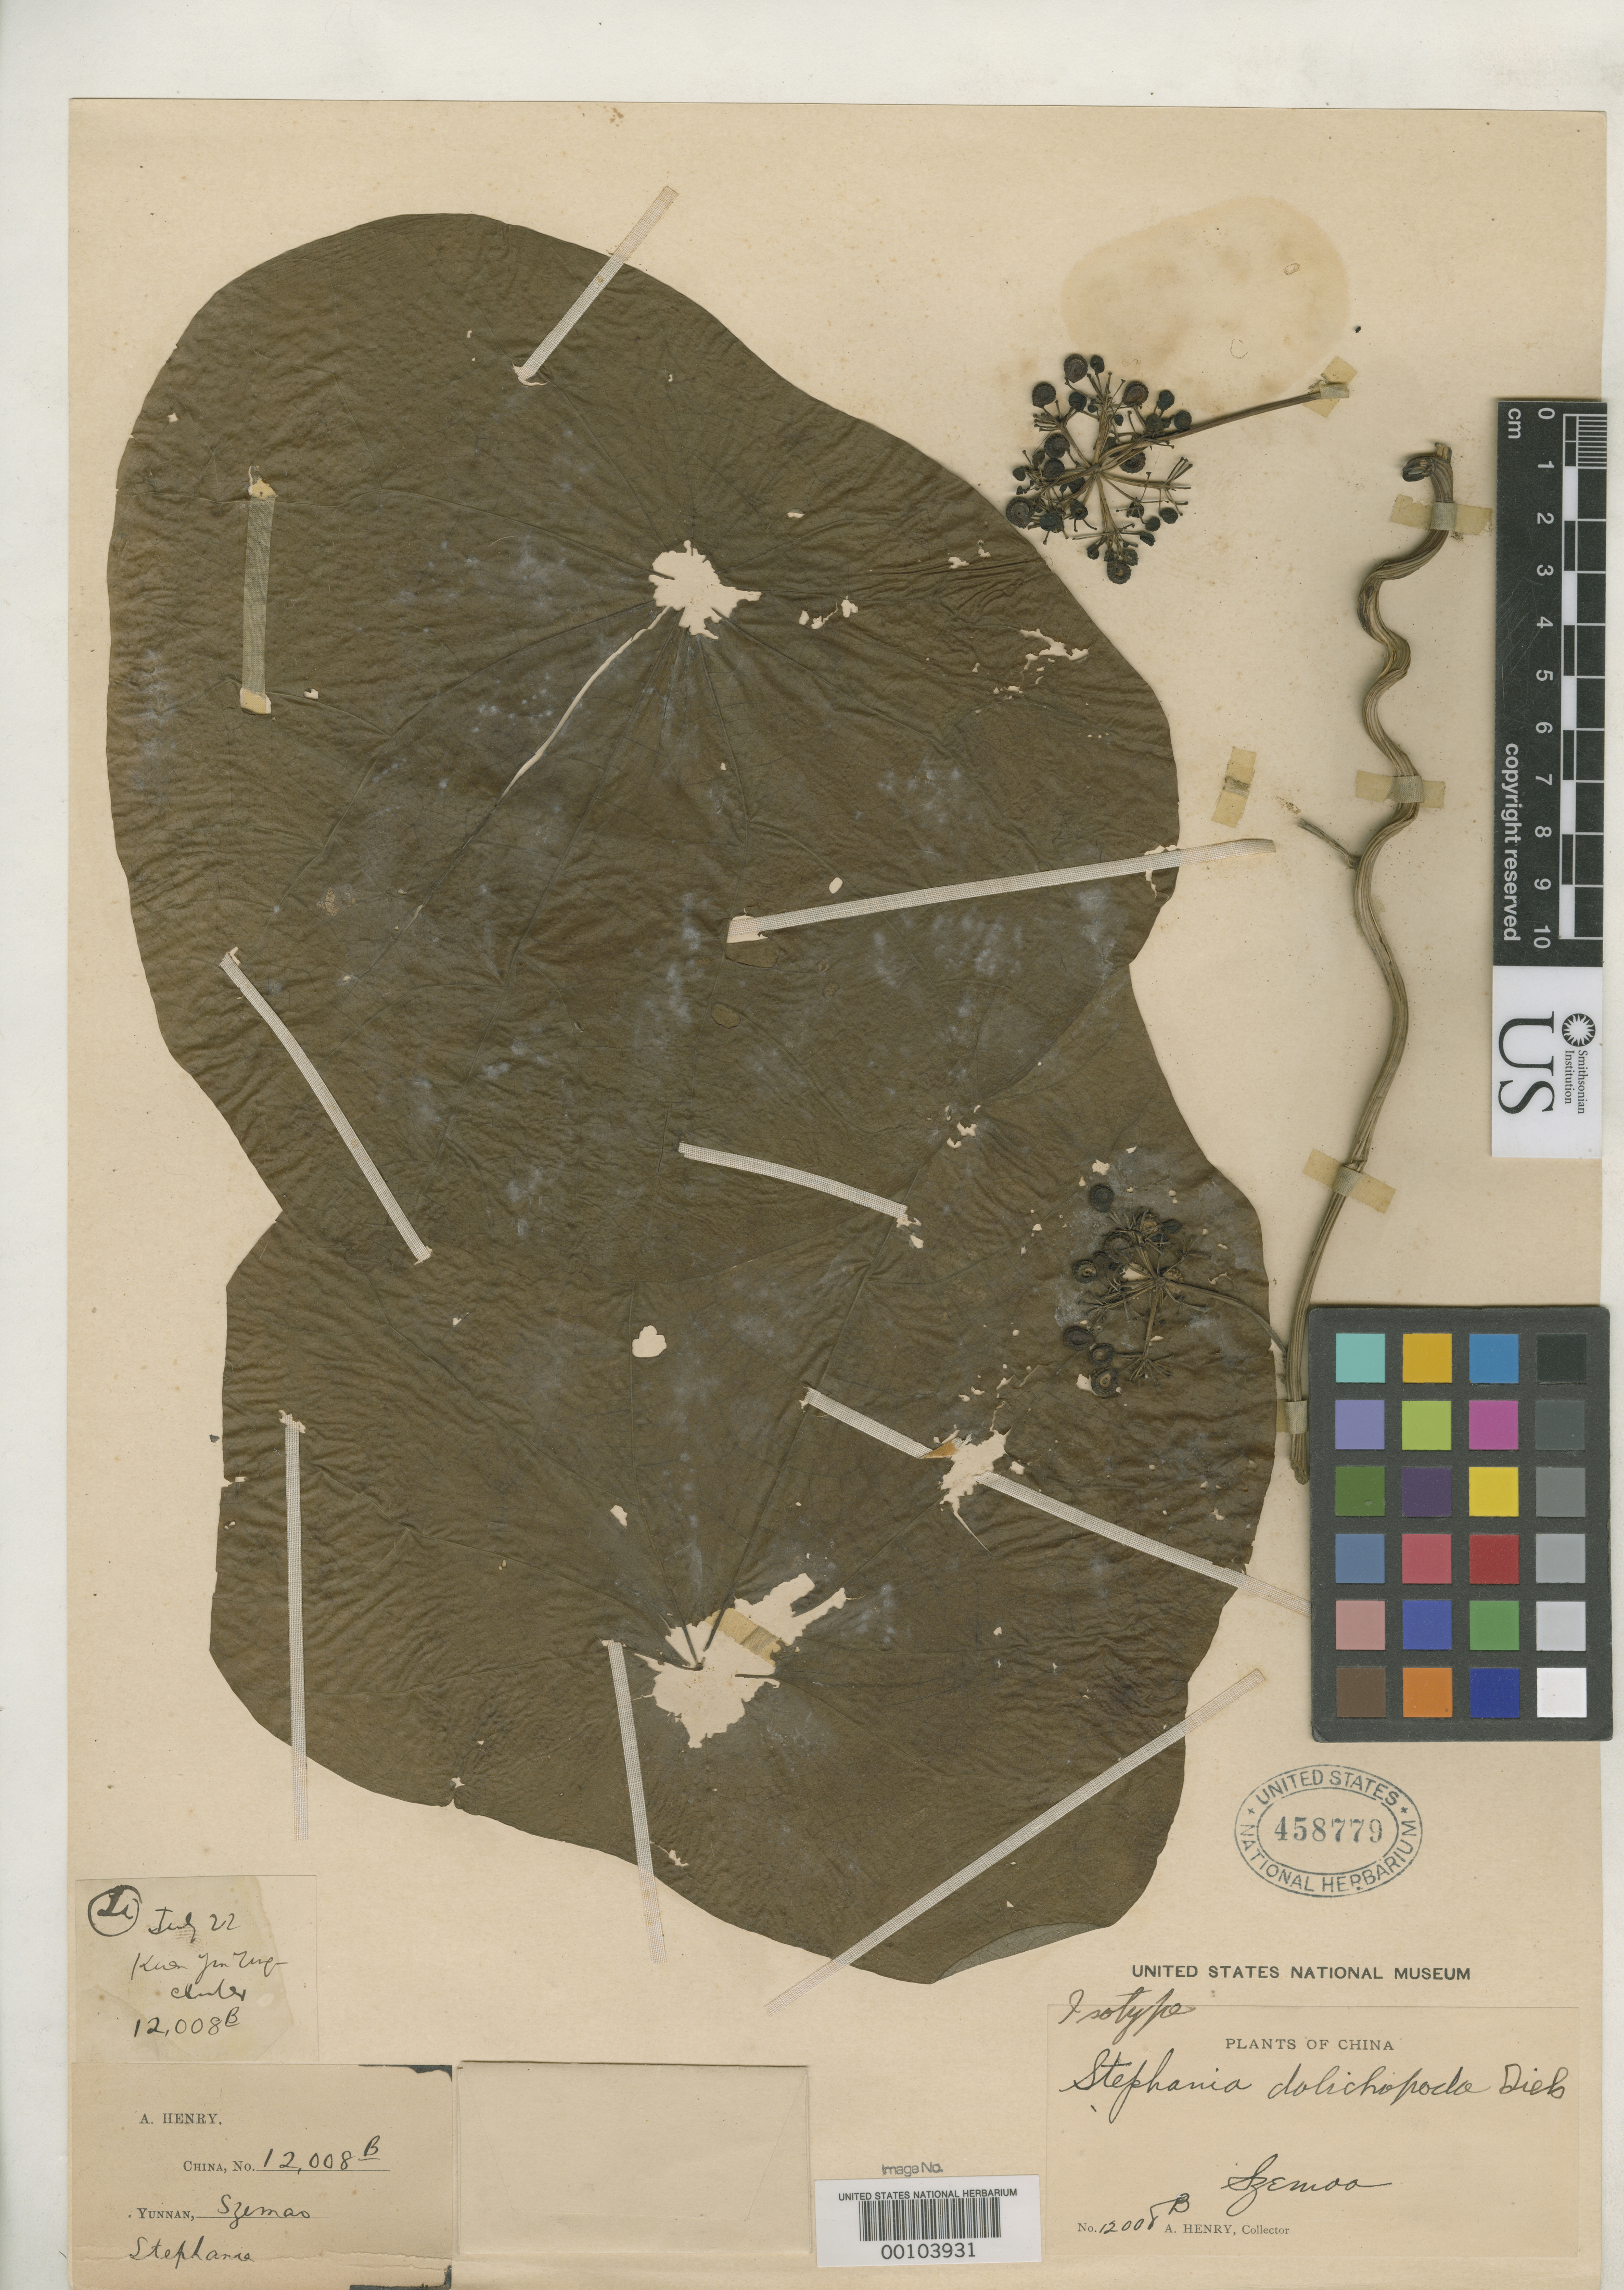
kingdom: Plantae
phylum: Tracheophyta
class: Magnoliopsida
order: Ranunculales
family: Menispermaceae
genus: Stephania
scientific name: Stephania dolichopoda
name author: Diels in Engl.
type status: Isotype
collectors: A. Henry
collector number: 12008 B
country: China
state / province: Yunnan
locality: Szemao.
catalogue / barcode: US 458779